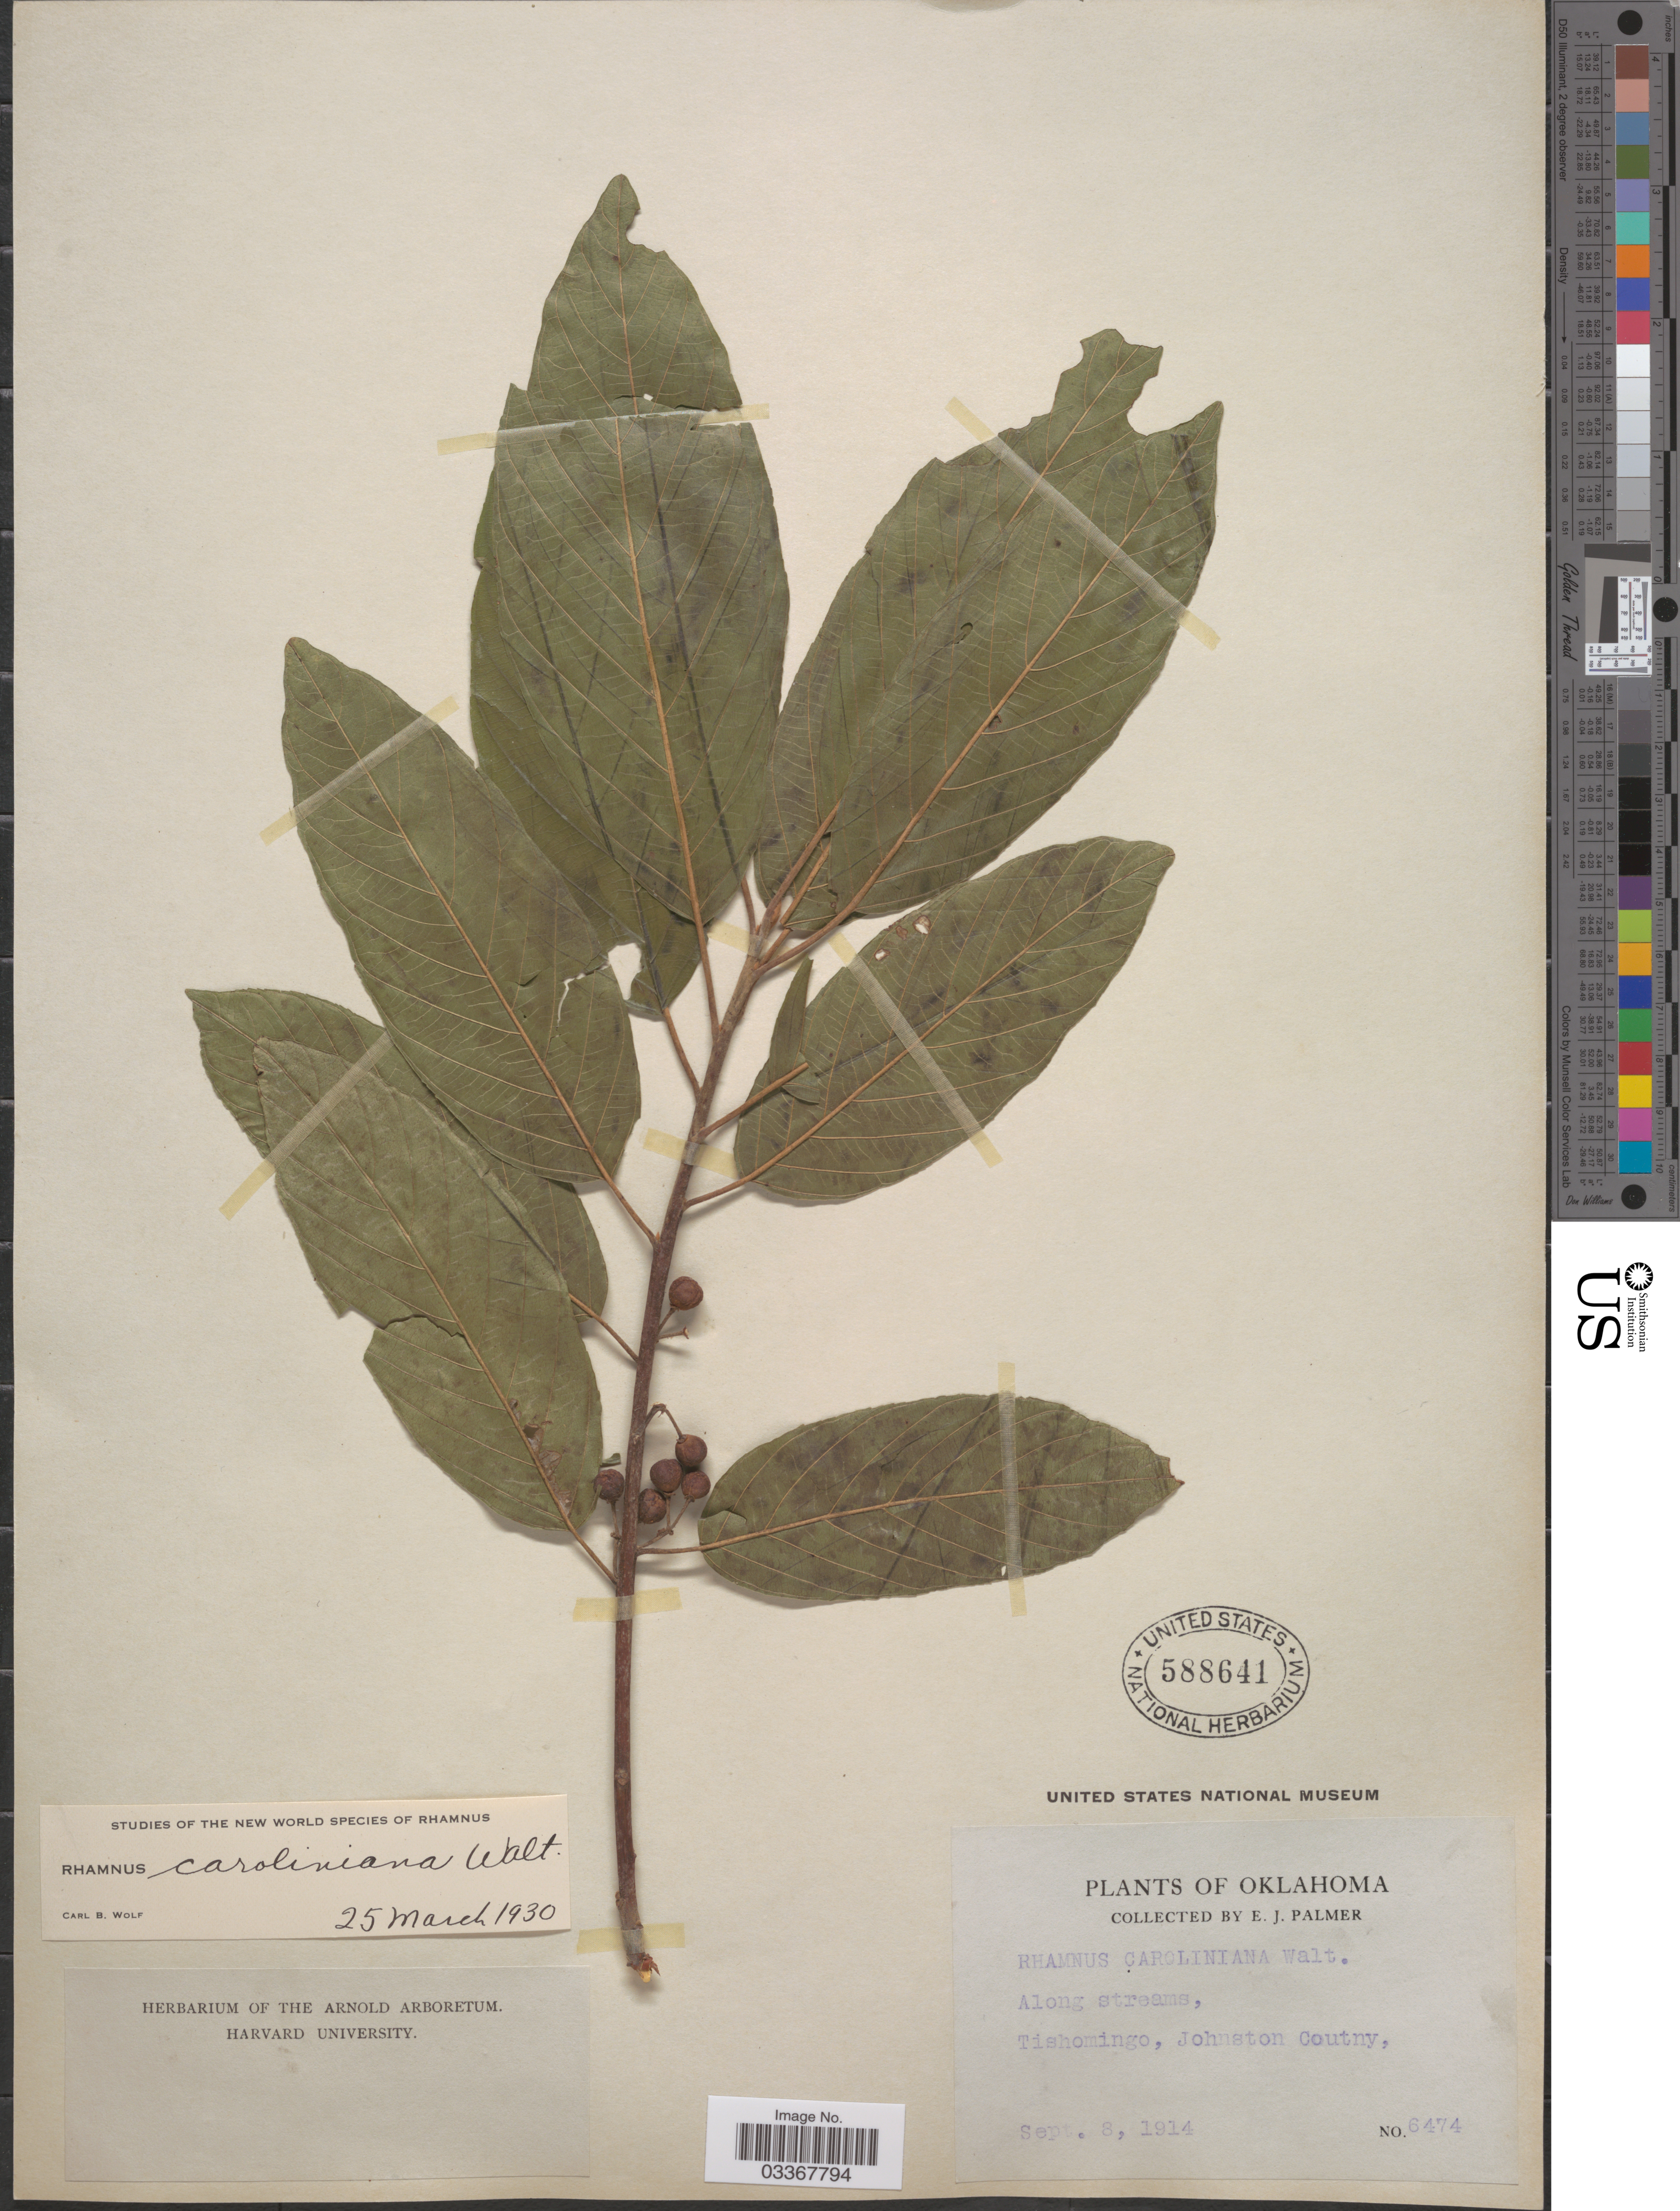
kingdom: Plantae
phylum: Tracheophyta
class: Magnoliopsida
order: Rosales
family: Rhamnaceae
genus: Frangula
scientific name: Frangula caroliniana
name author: (Walter) A. Gray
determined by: Strong, Mark T., (BOT), Smithsonian Institution - National Museum of Natural History (UNITED STATES)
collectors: E. J. Palmer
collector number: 6474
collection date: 1914-09-08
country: United States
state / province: Oklahoma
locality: Along streams, Tishomingo, Johnston Coutny.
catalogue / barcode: US 588641